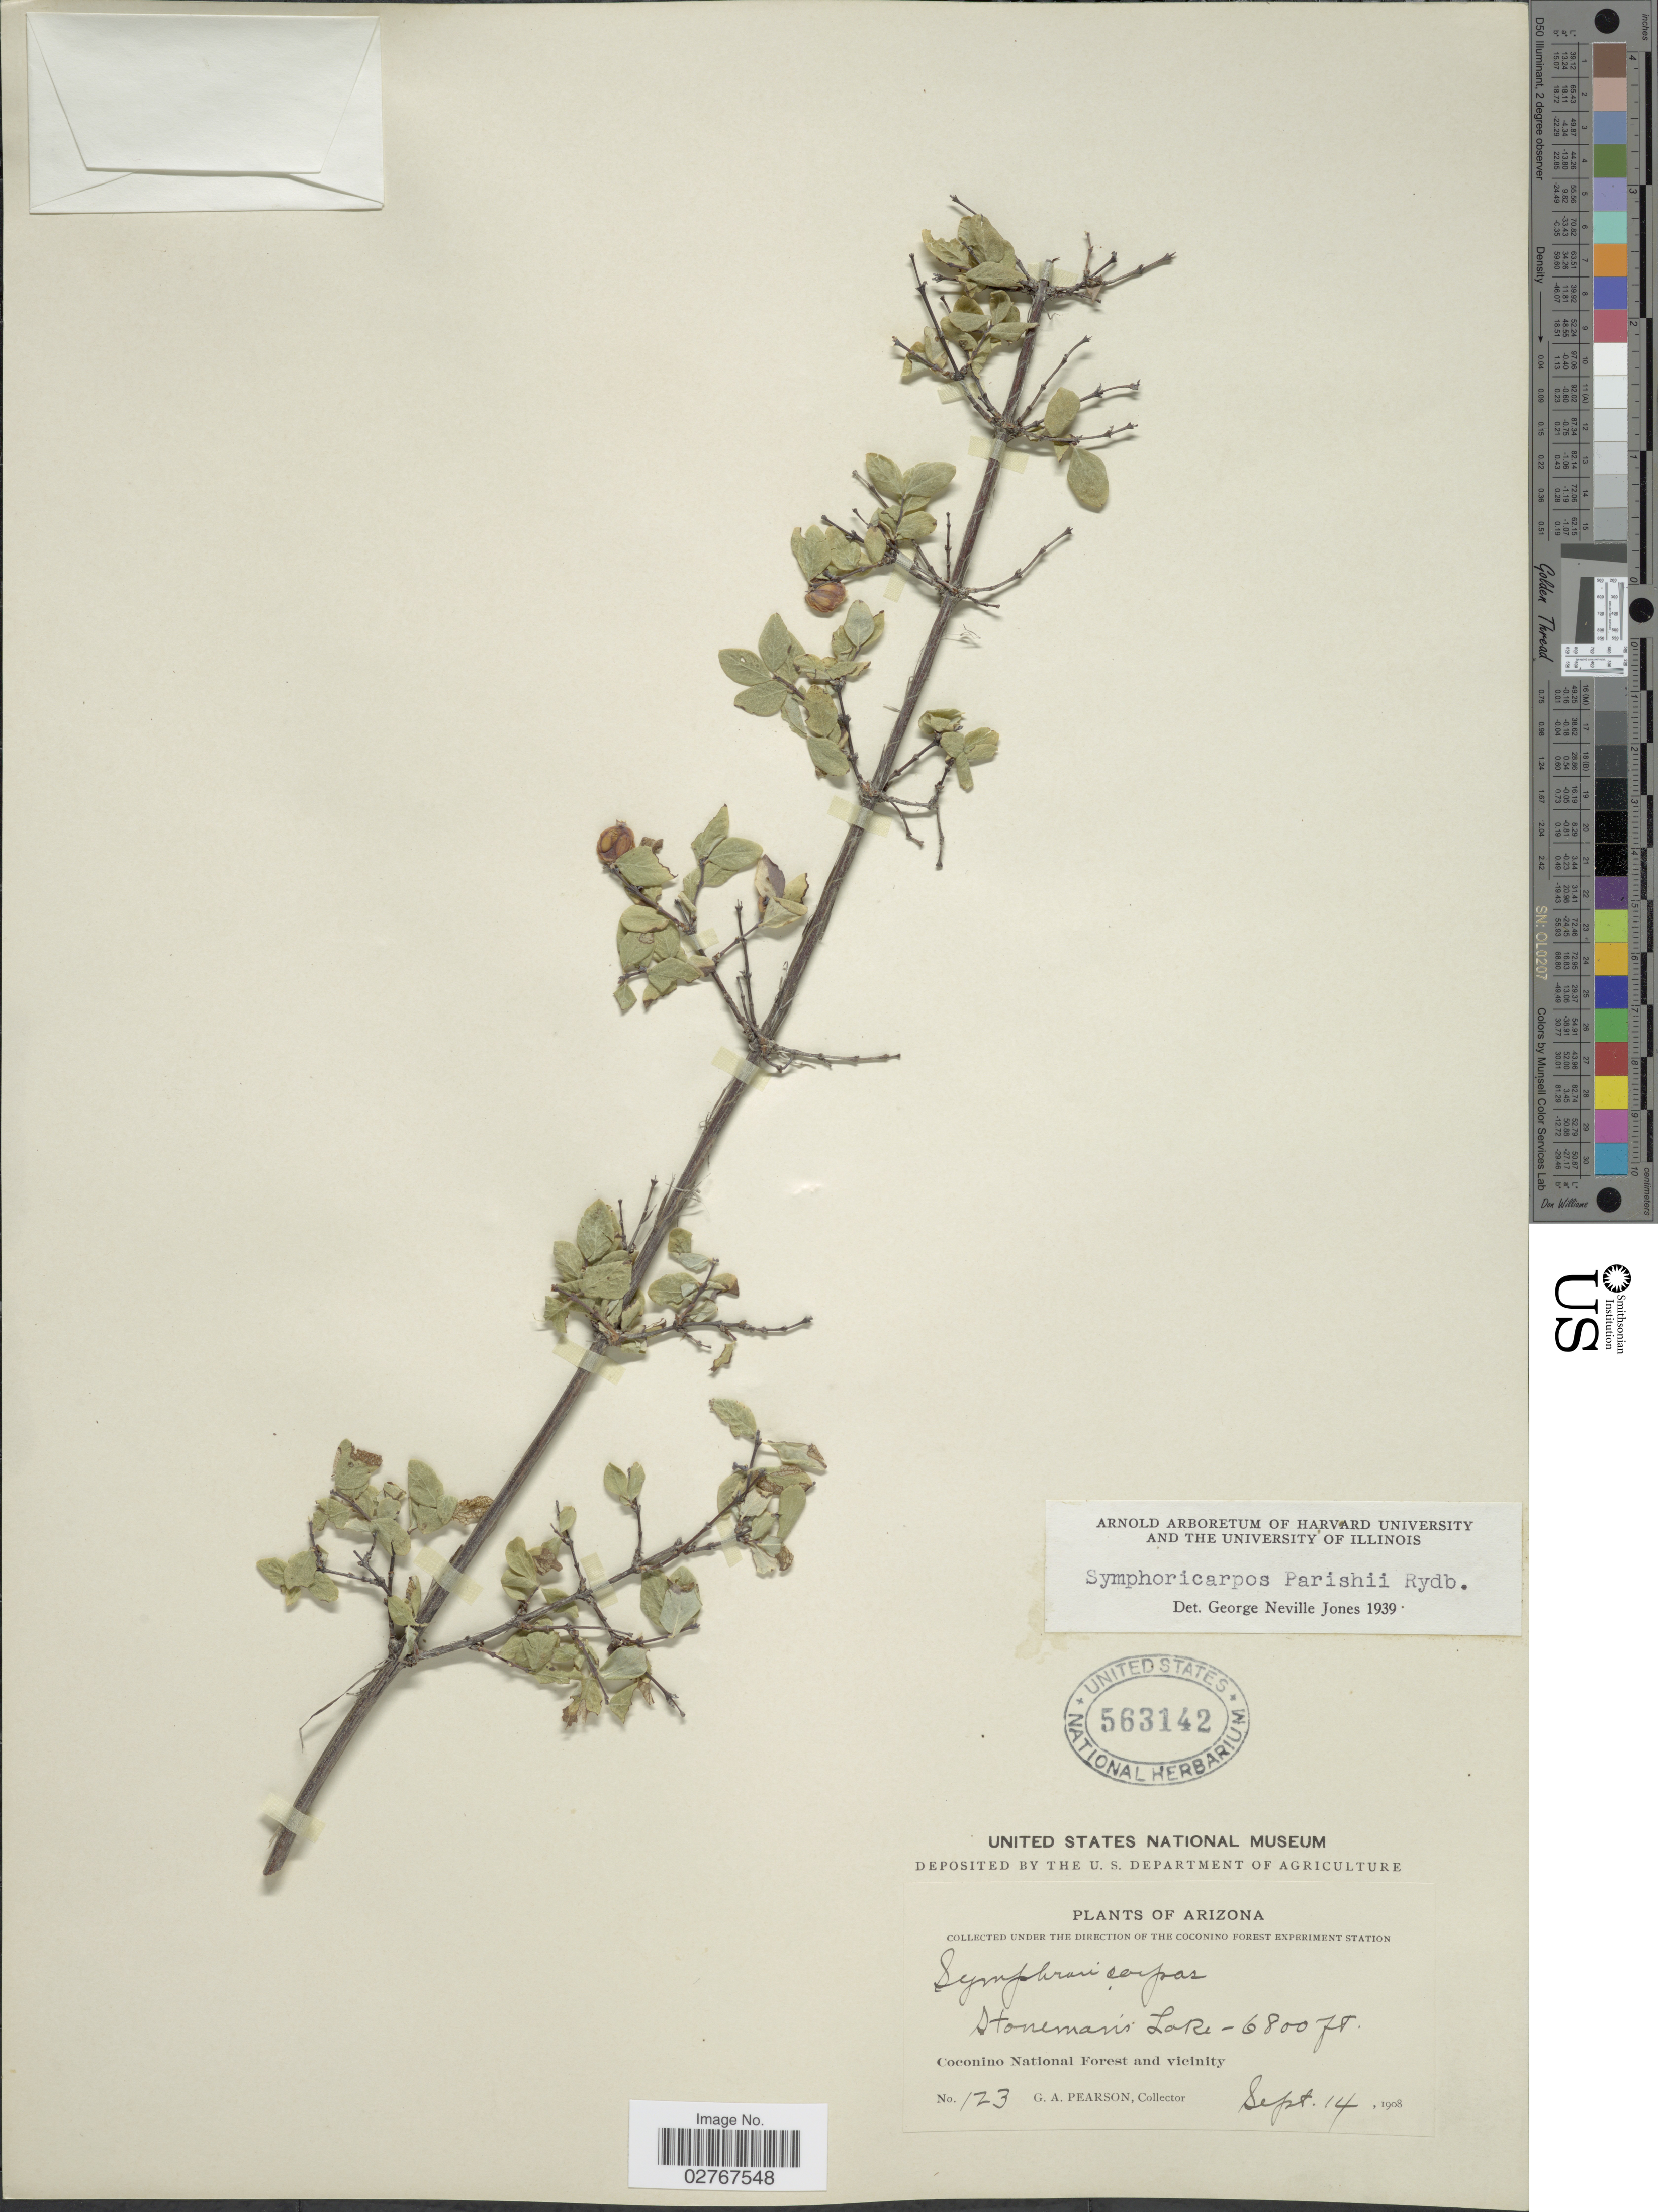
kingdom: Plantae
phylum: Tracheophyta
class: Magnoliopsida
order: Dipsacales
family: Caprifoliaceae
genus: Symphoricarpos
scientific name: Symphoricarpos parishii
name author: Rydb.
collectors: G. Pearson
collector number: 123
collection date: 1908-09-14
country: United States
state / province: Arizona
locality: Stonemans Lake, Coconino National Forest and vicinity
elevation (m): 2073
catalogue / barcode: US 563142